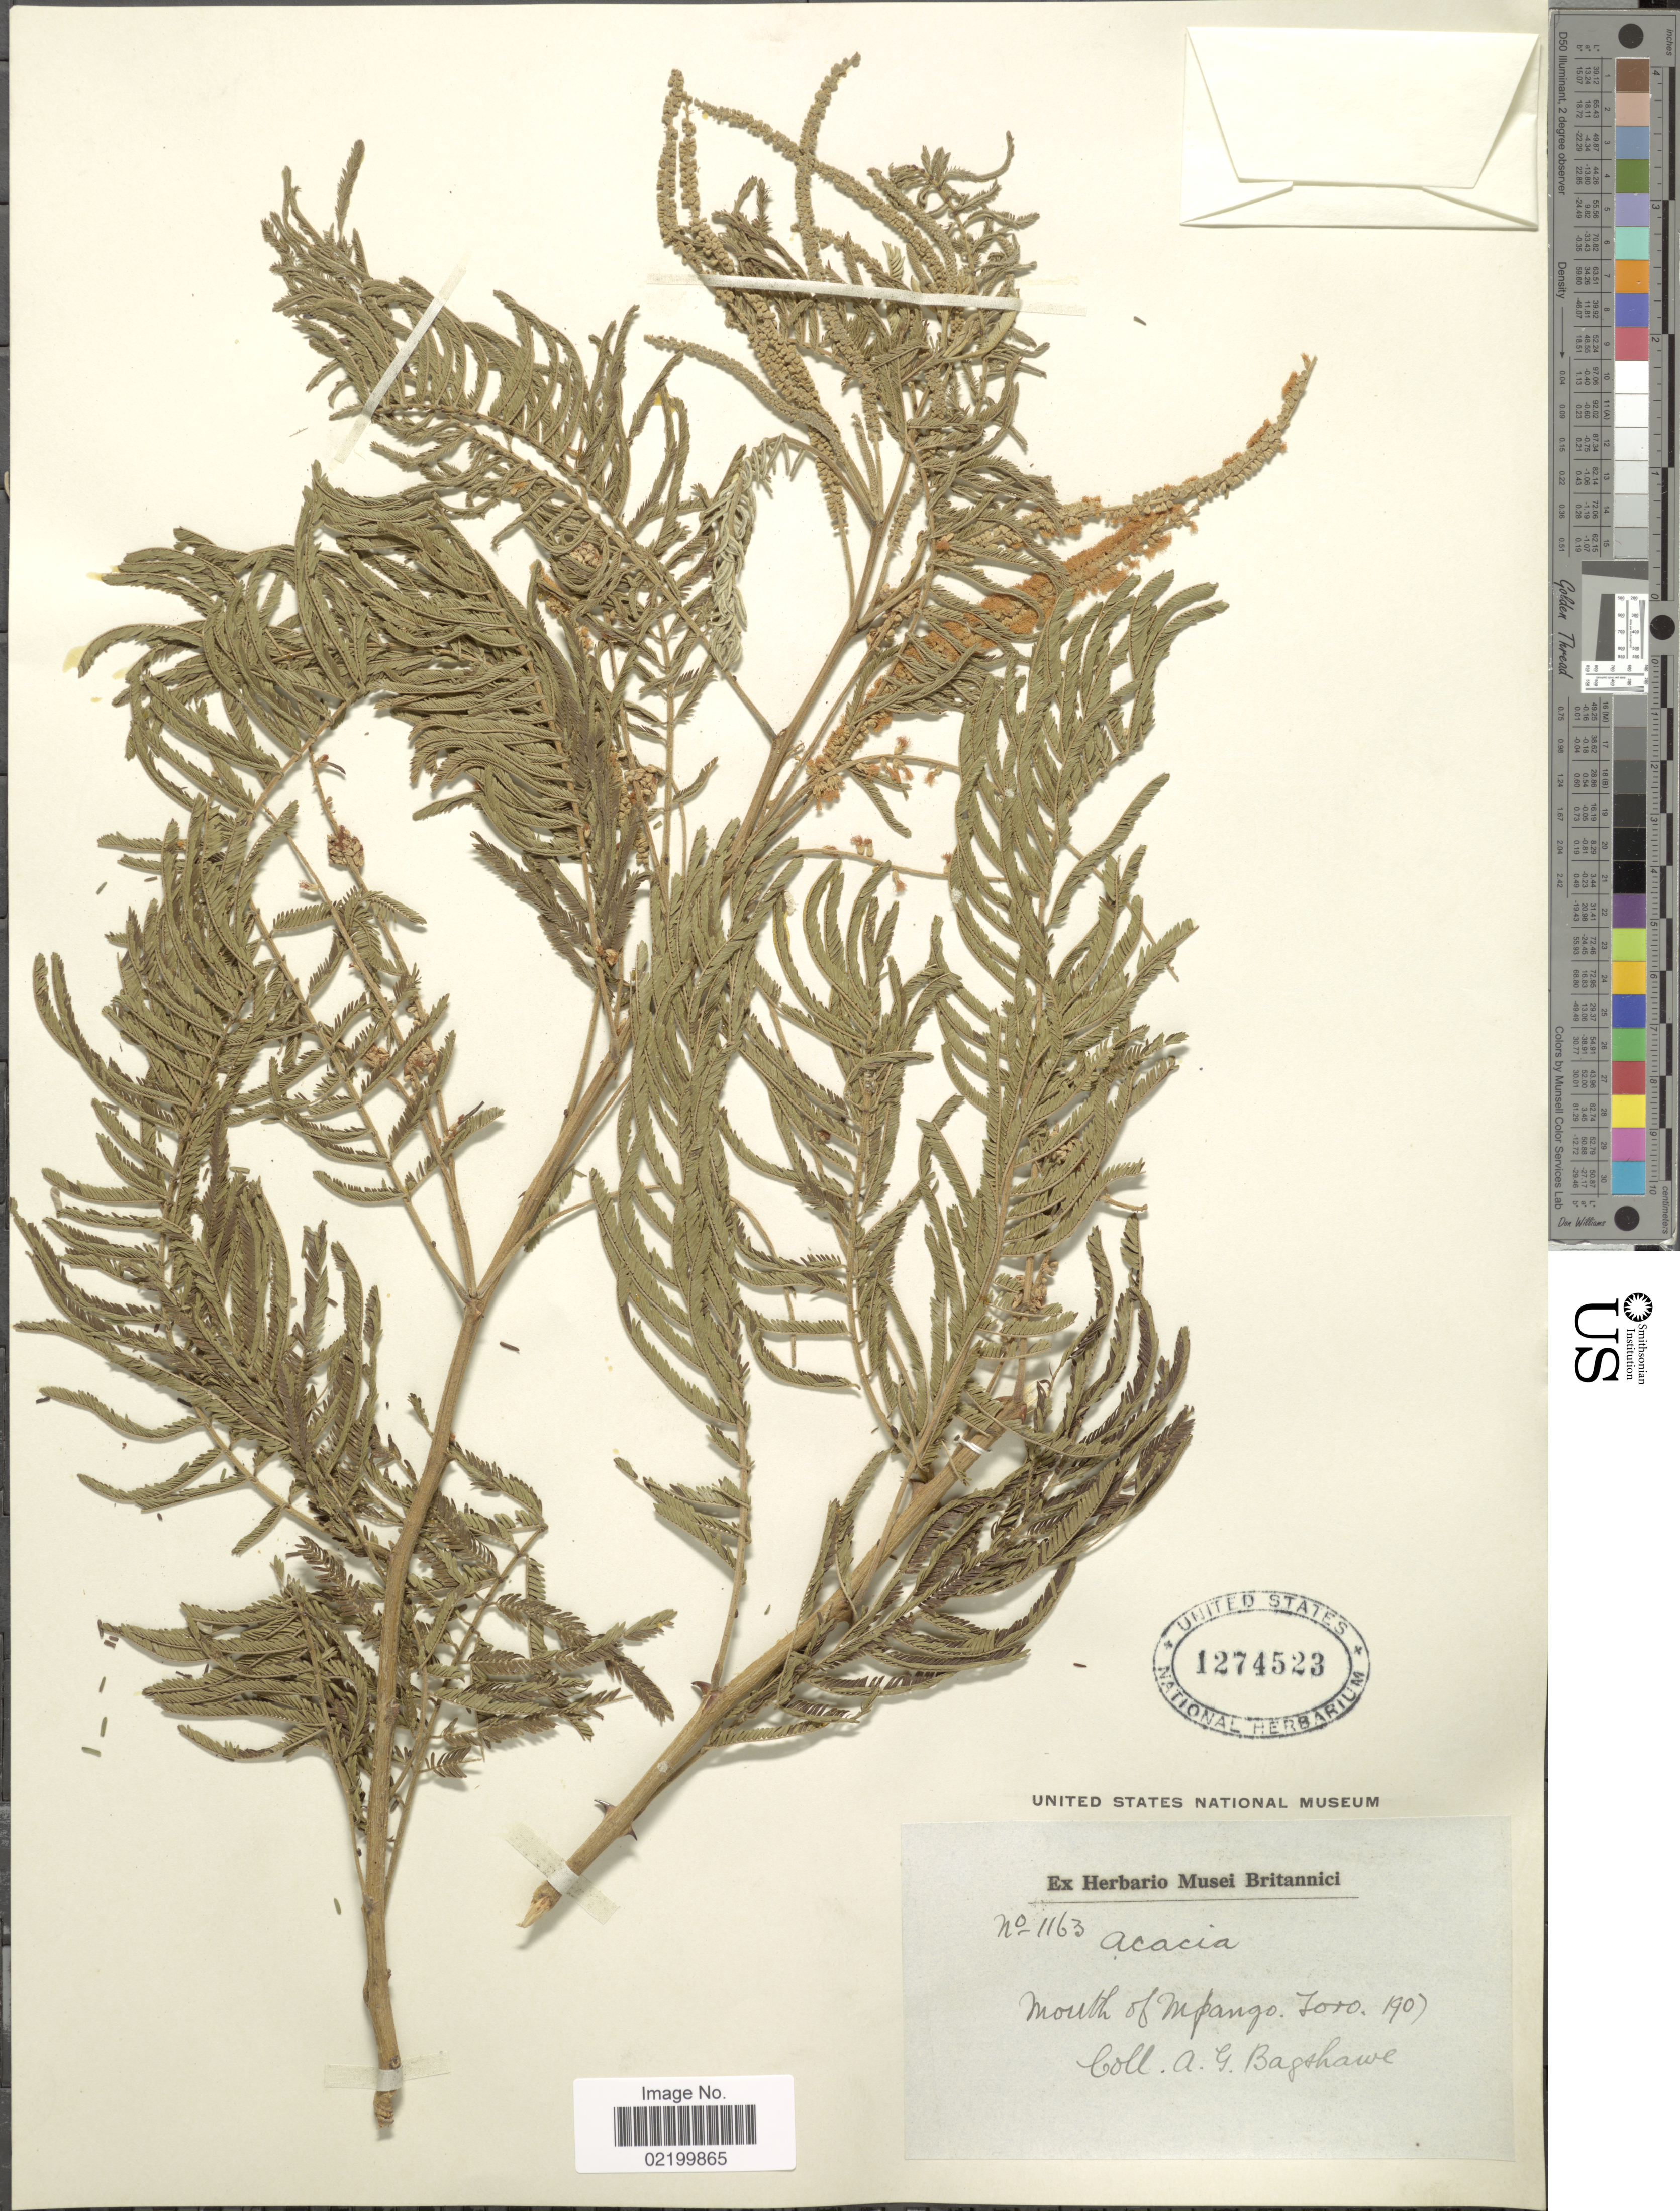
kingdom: Plantae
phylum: Tracheophyta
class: Magnoliopsida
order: Fabales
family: Fabaceae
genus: Acacia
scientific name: Acacia sp.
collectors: A. Bagshawe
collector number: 1163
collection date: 1907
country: Uganda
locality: Mouth of Mpongo, Toro.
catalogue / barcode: US 1274523